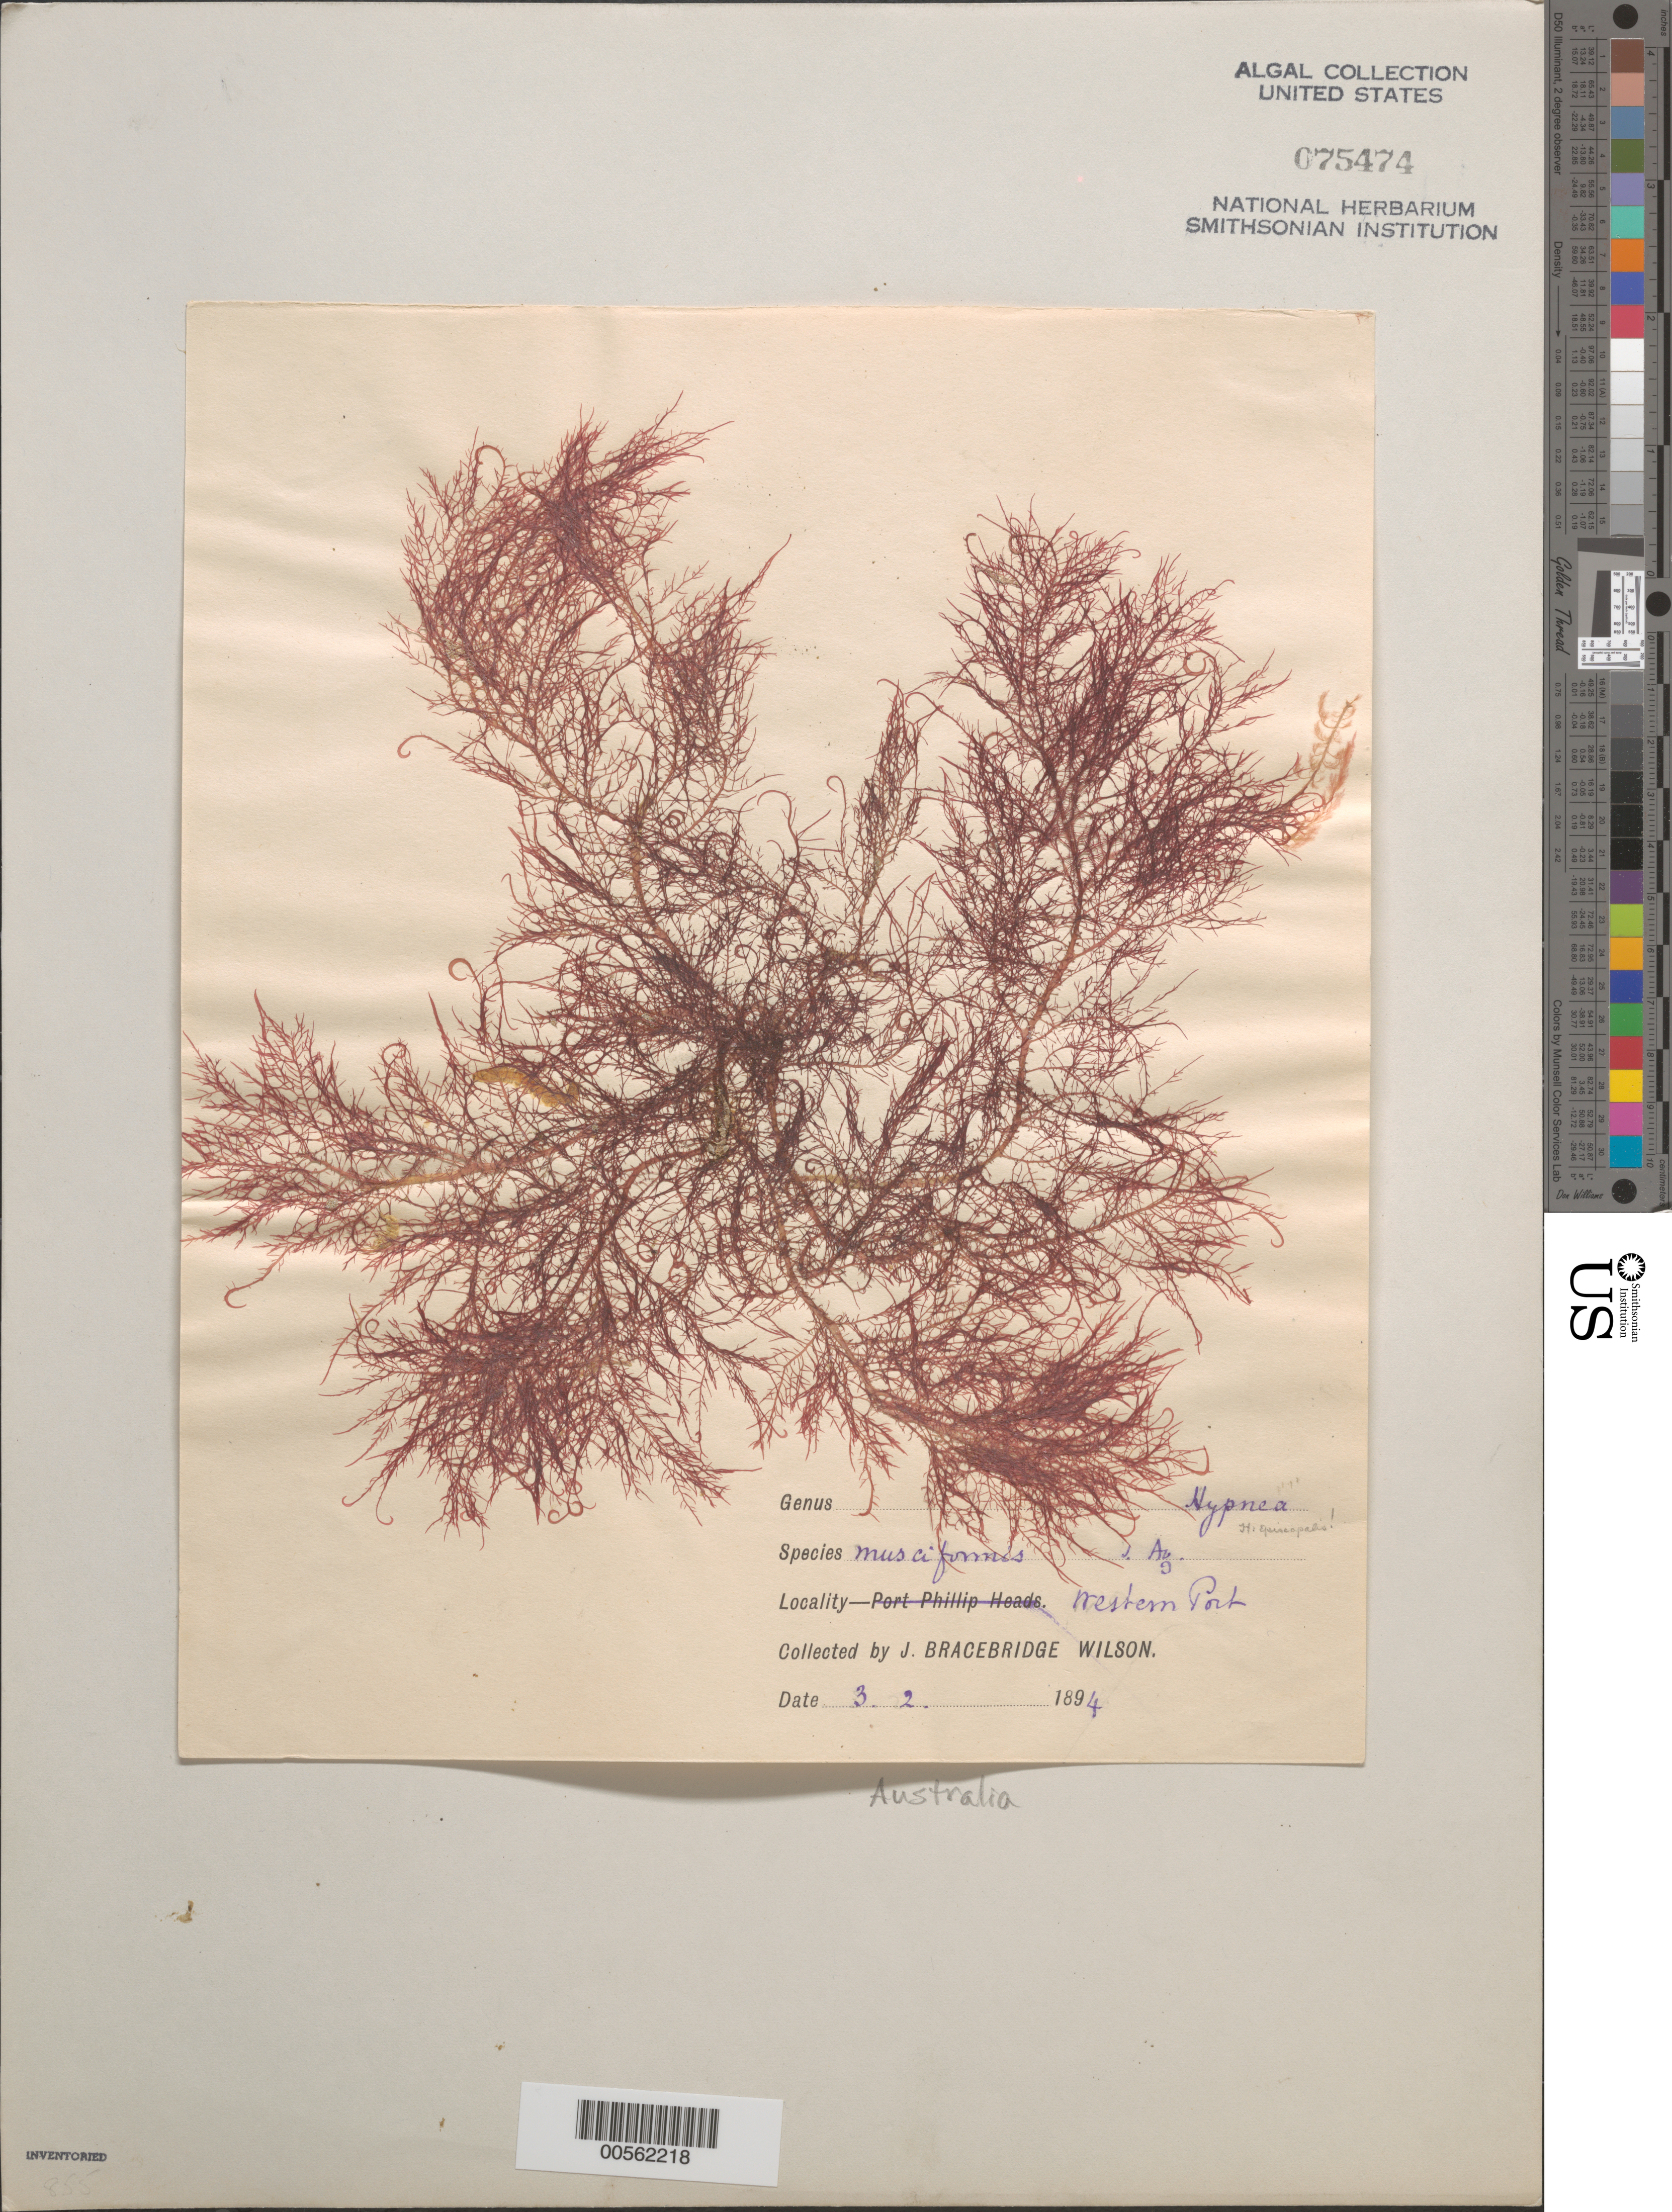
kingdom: Plantae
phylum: Rhodophyta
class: Florideophyceae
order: Gigartinales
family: Cystocloniaceae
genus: Hypnea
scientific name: Hypnea musciformis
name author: (Wulfen) J.V.Lamouroux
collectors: J. B. Wilson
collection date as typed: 03 Feb 1894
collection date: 1894-02-03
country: Australia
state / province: Victoria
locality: Western Port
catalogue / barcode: US 75474